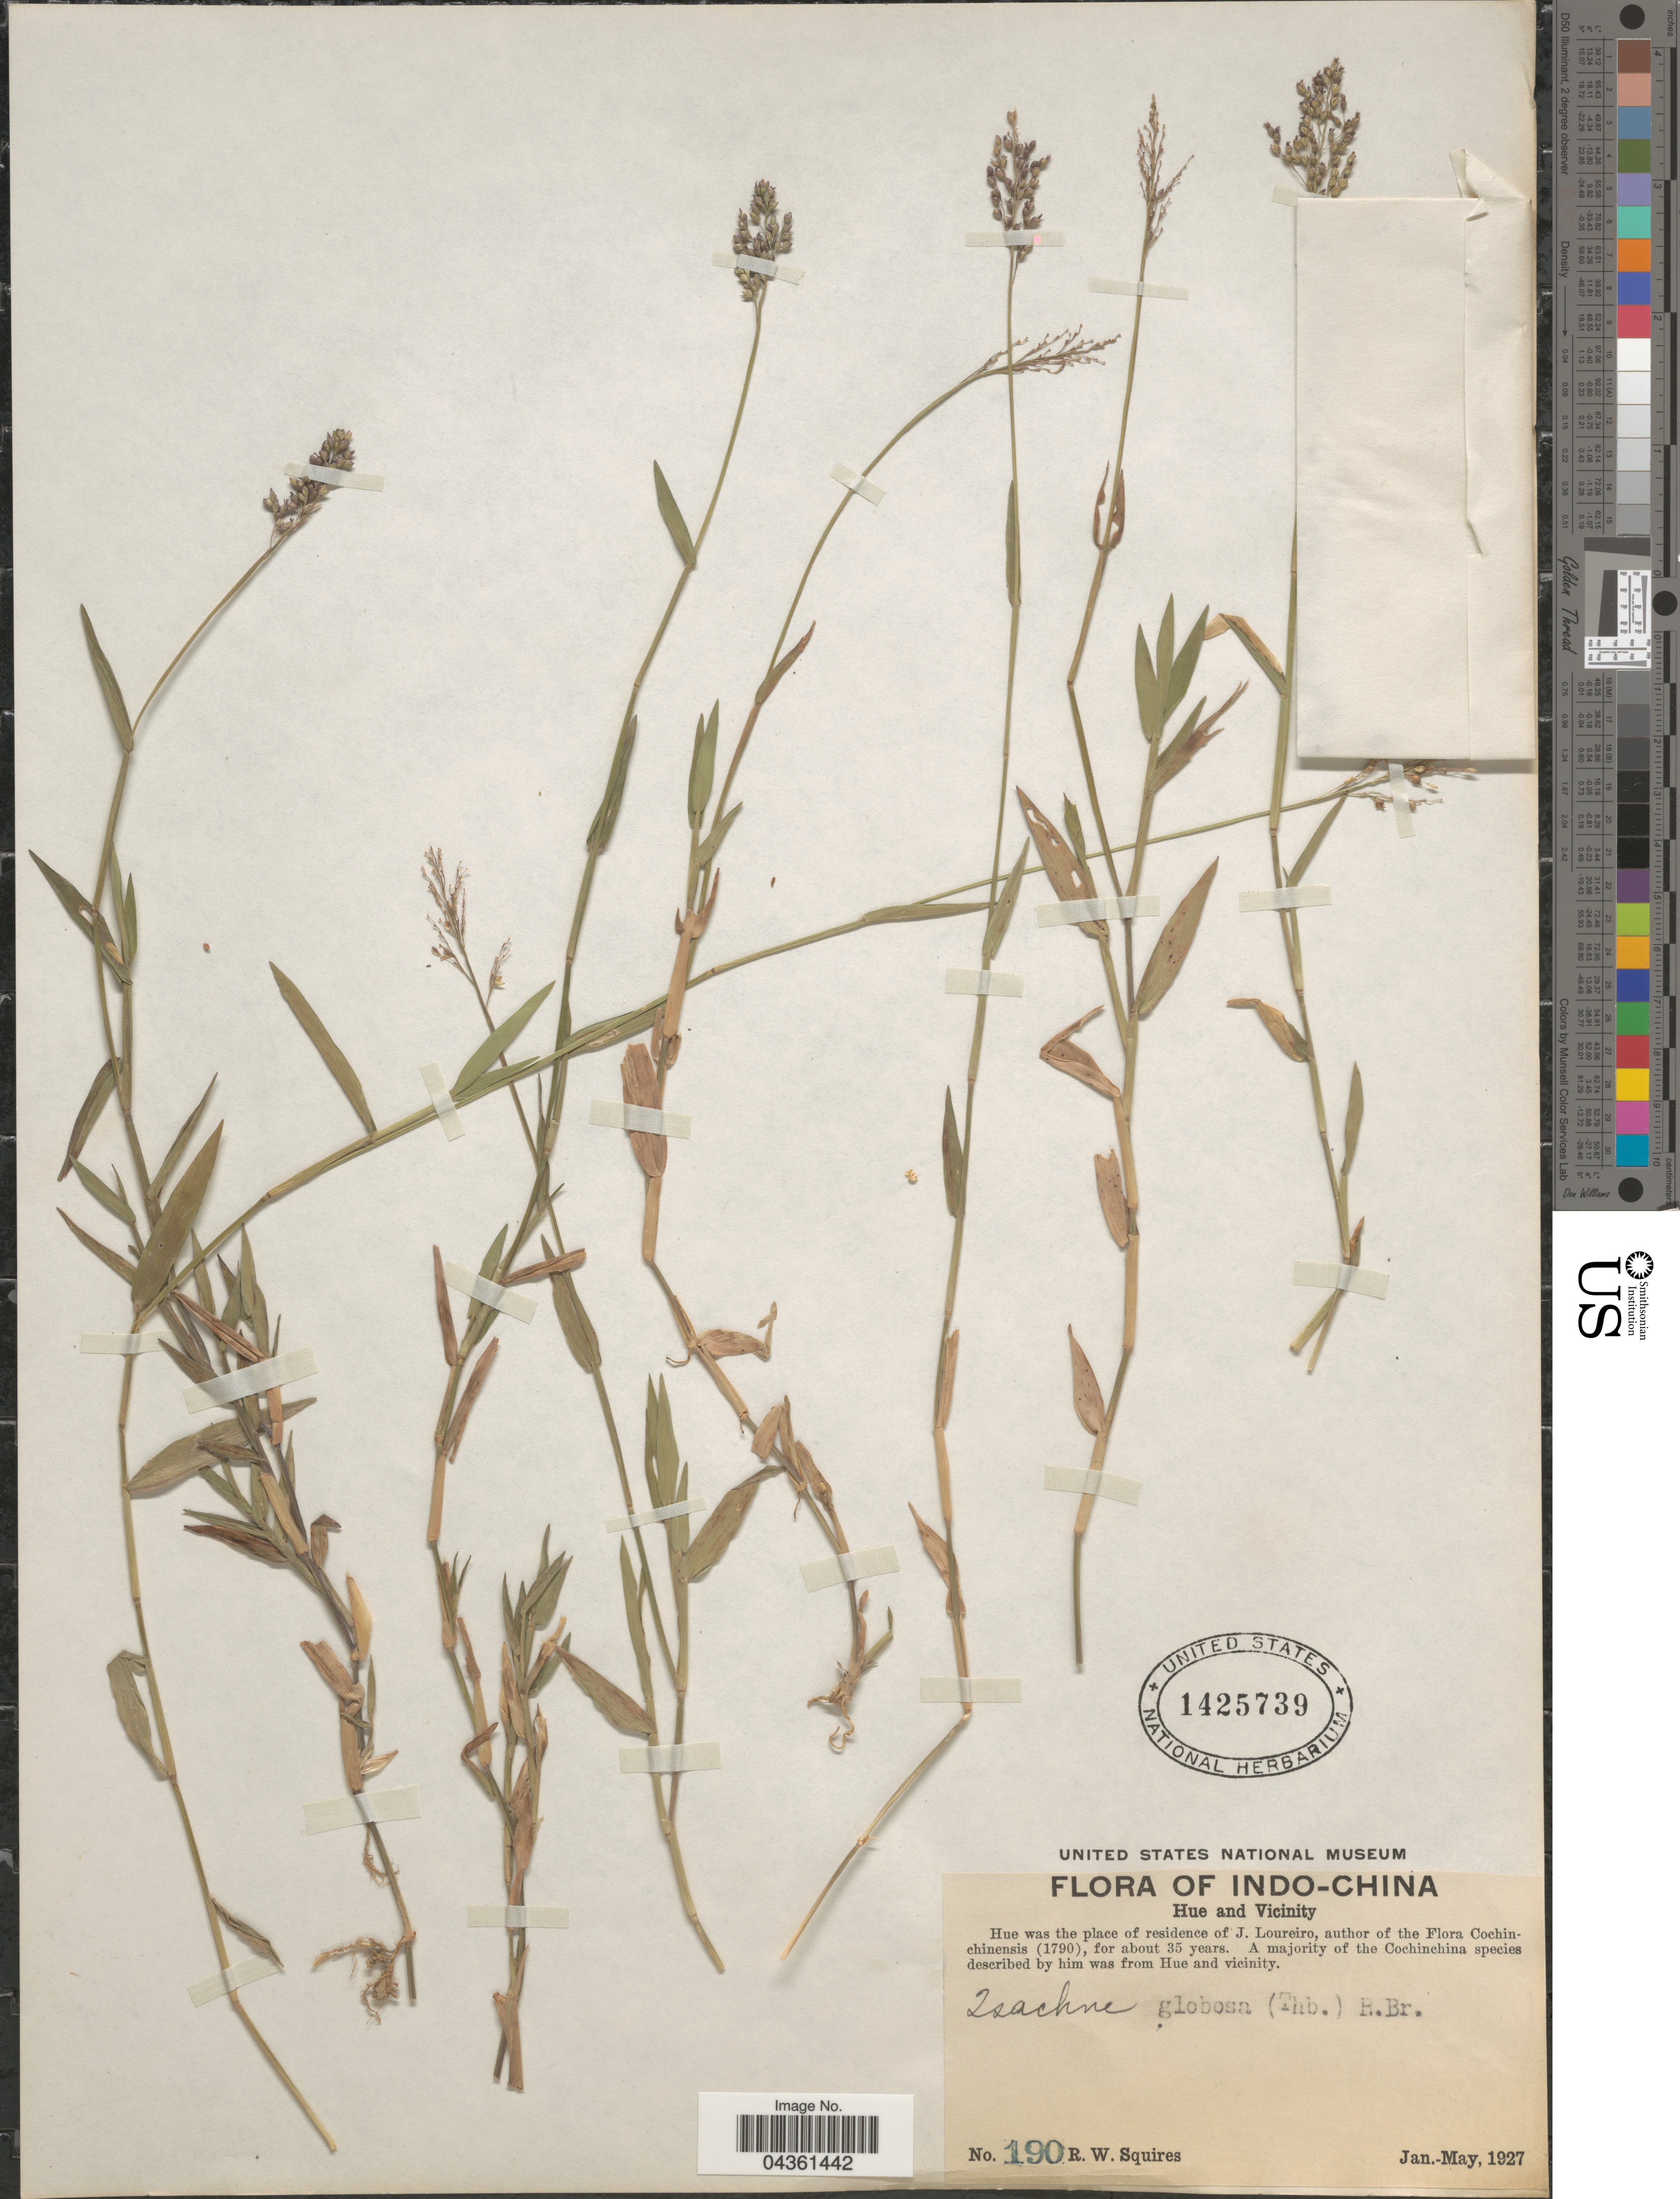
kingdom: Plantae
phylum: Tracheophyta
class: Liliopsida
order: Poales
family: Poaceae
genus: Isachne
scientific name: Isachne globosa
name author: (Thunb.) Kuntze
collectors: R. Squires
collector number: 190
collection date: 1927-01/1927-05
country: Vietnam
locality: Indo-China. Hue and Vicinity.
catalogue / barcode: US 1425739